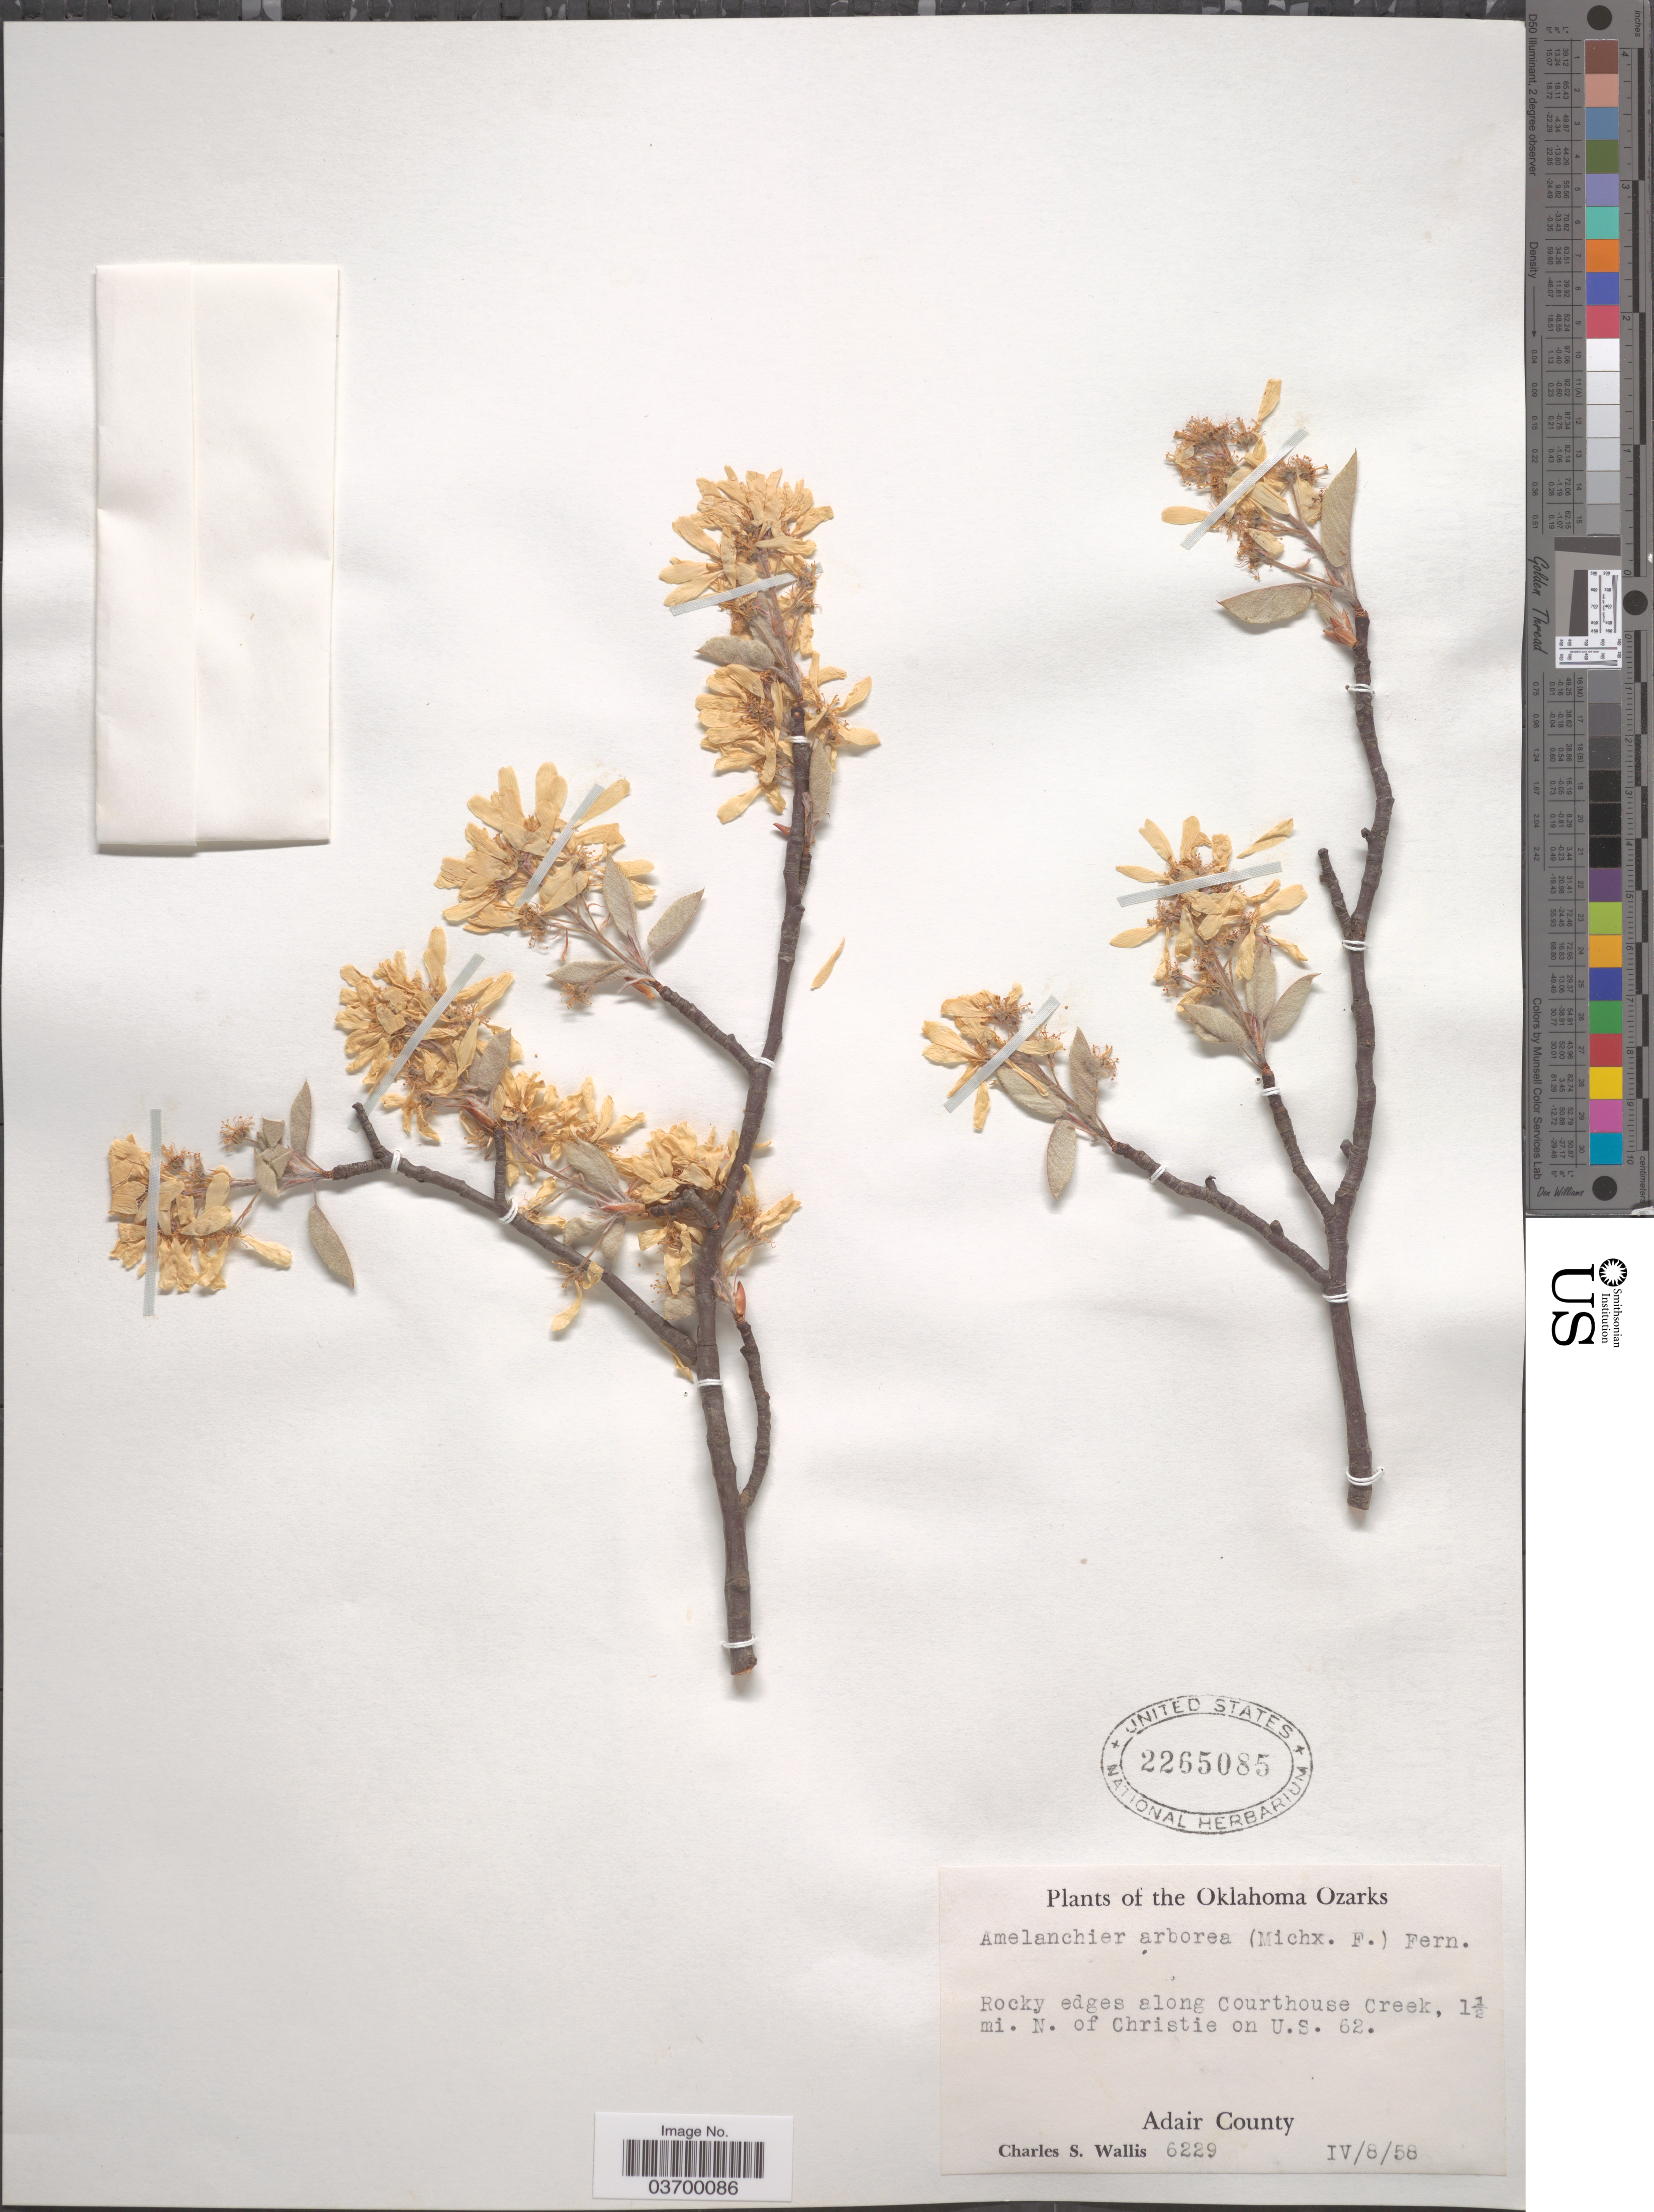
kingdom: Plantae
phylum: Tracheophyta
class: Magnoliopsida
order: Rosales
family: Rosaceae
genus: Amelanchier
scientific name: Amelanchier arborea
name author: (F. Michx.) Fernald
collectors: C. S. Wallis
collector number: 6229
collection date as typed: Transcribed d/m/y: 8/4/58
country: United States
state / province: Oklahoma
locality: Oklahoma Ozarks. Rocky edges along Courthouse Creek, 1½ mi. N. of Christie on U. S. 62. Adair County.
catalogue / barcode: US 2265085